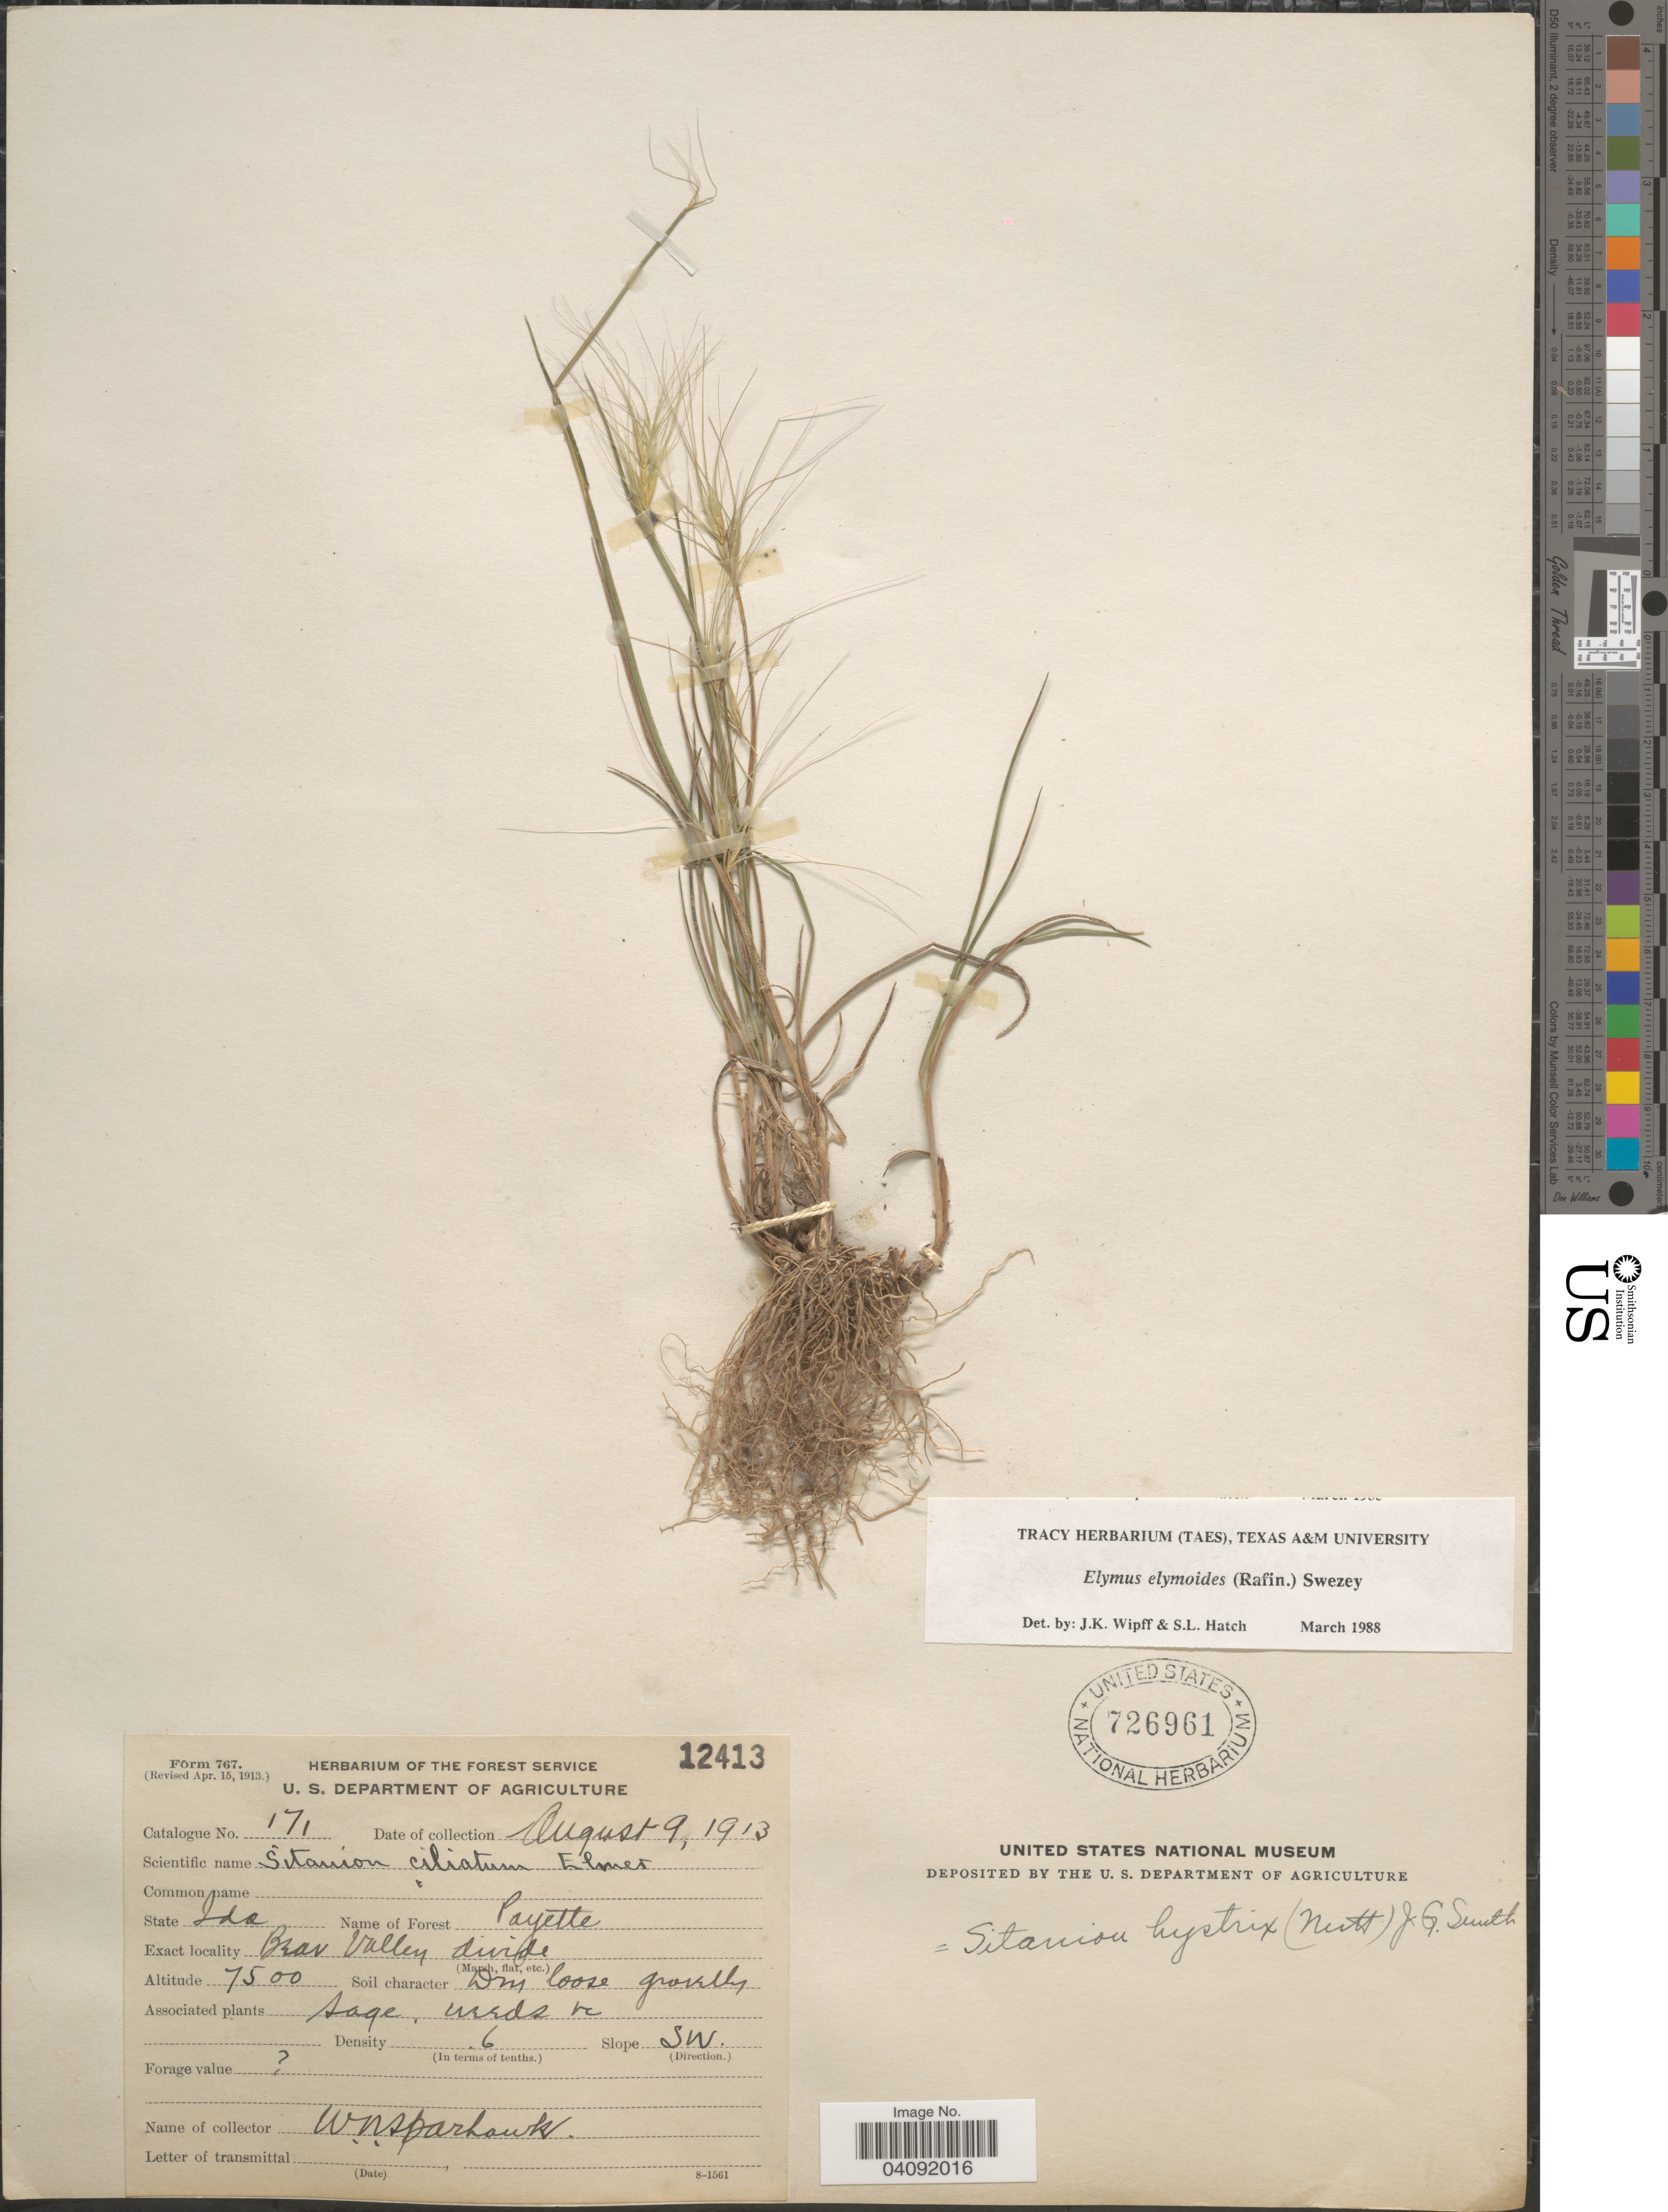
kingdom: Plantae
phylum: Tracheophyta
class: Liliopsida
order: Poales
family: Poaceae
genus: Elymus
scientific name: Elymus elymoides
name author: (Raf.) Swezey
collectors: W. Sparhawk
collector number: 171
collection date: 1913-08-09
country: United States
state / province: Idaho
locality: Payette. Bear Valley divide. Slope SW.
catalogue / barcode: US 726961